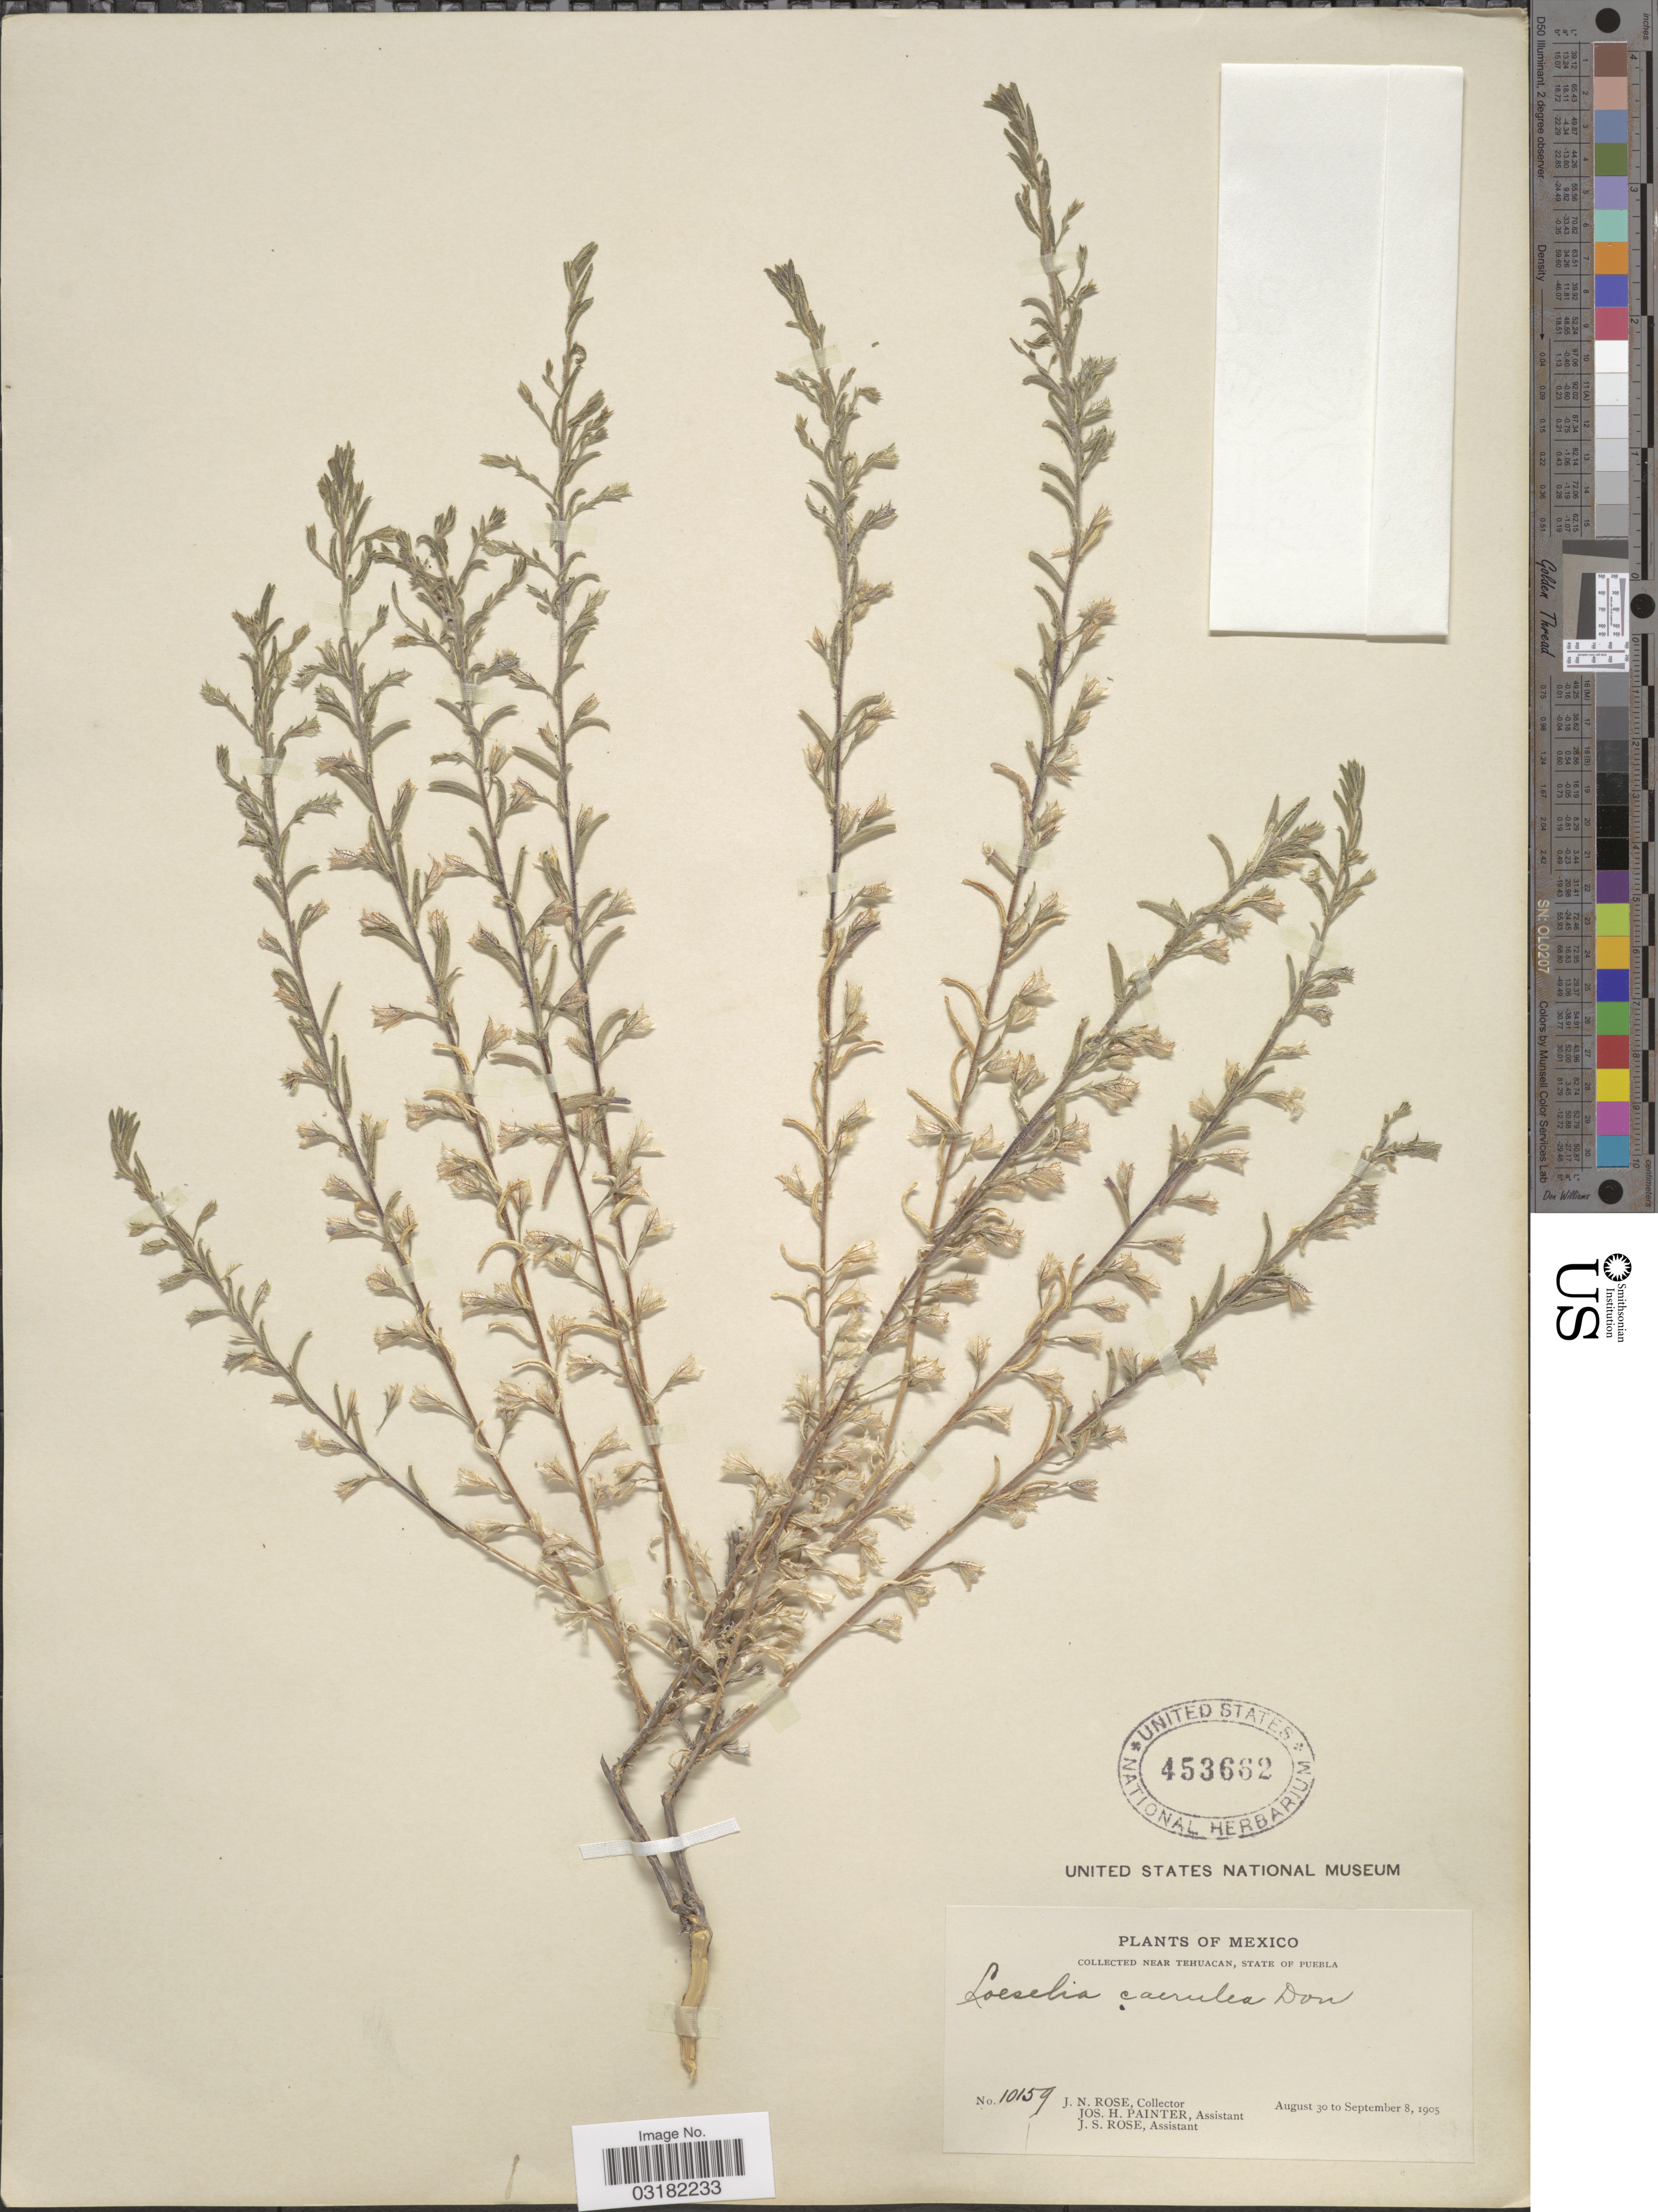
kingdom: Plantae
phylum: Tracheophyta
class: Magnoliopsida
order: Ericales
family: Polemoniaceae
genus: Loeselia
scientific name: Loeselia caerulea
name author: (Cav.) G. Don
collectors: J. N. Rose, J. H. Painter & J. S. Rose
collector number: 10159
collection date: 1905-08-30/1905-09-08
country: Mexico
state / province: Puebla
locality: Near Tehuacan.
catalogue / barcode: US 453662